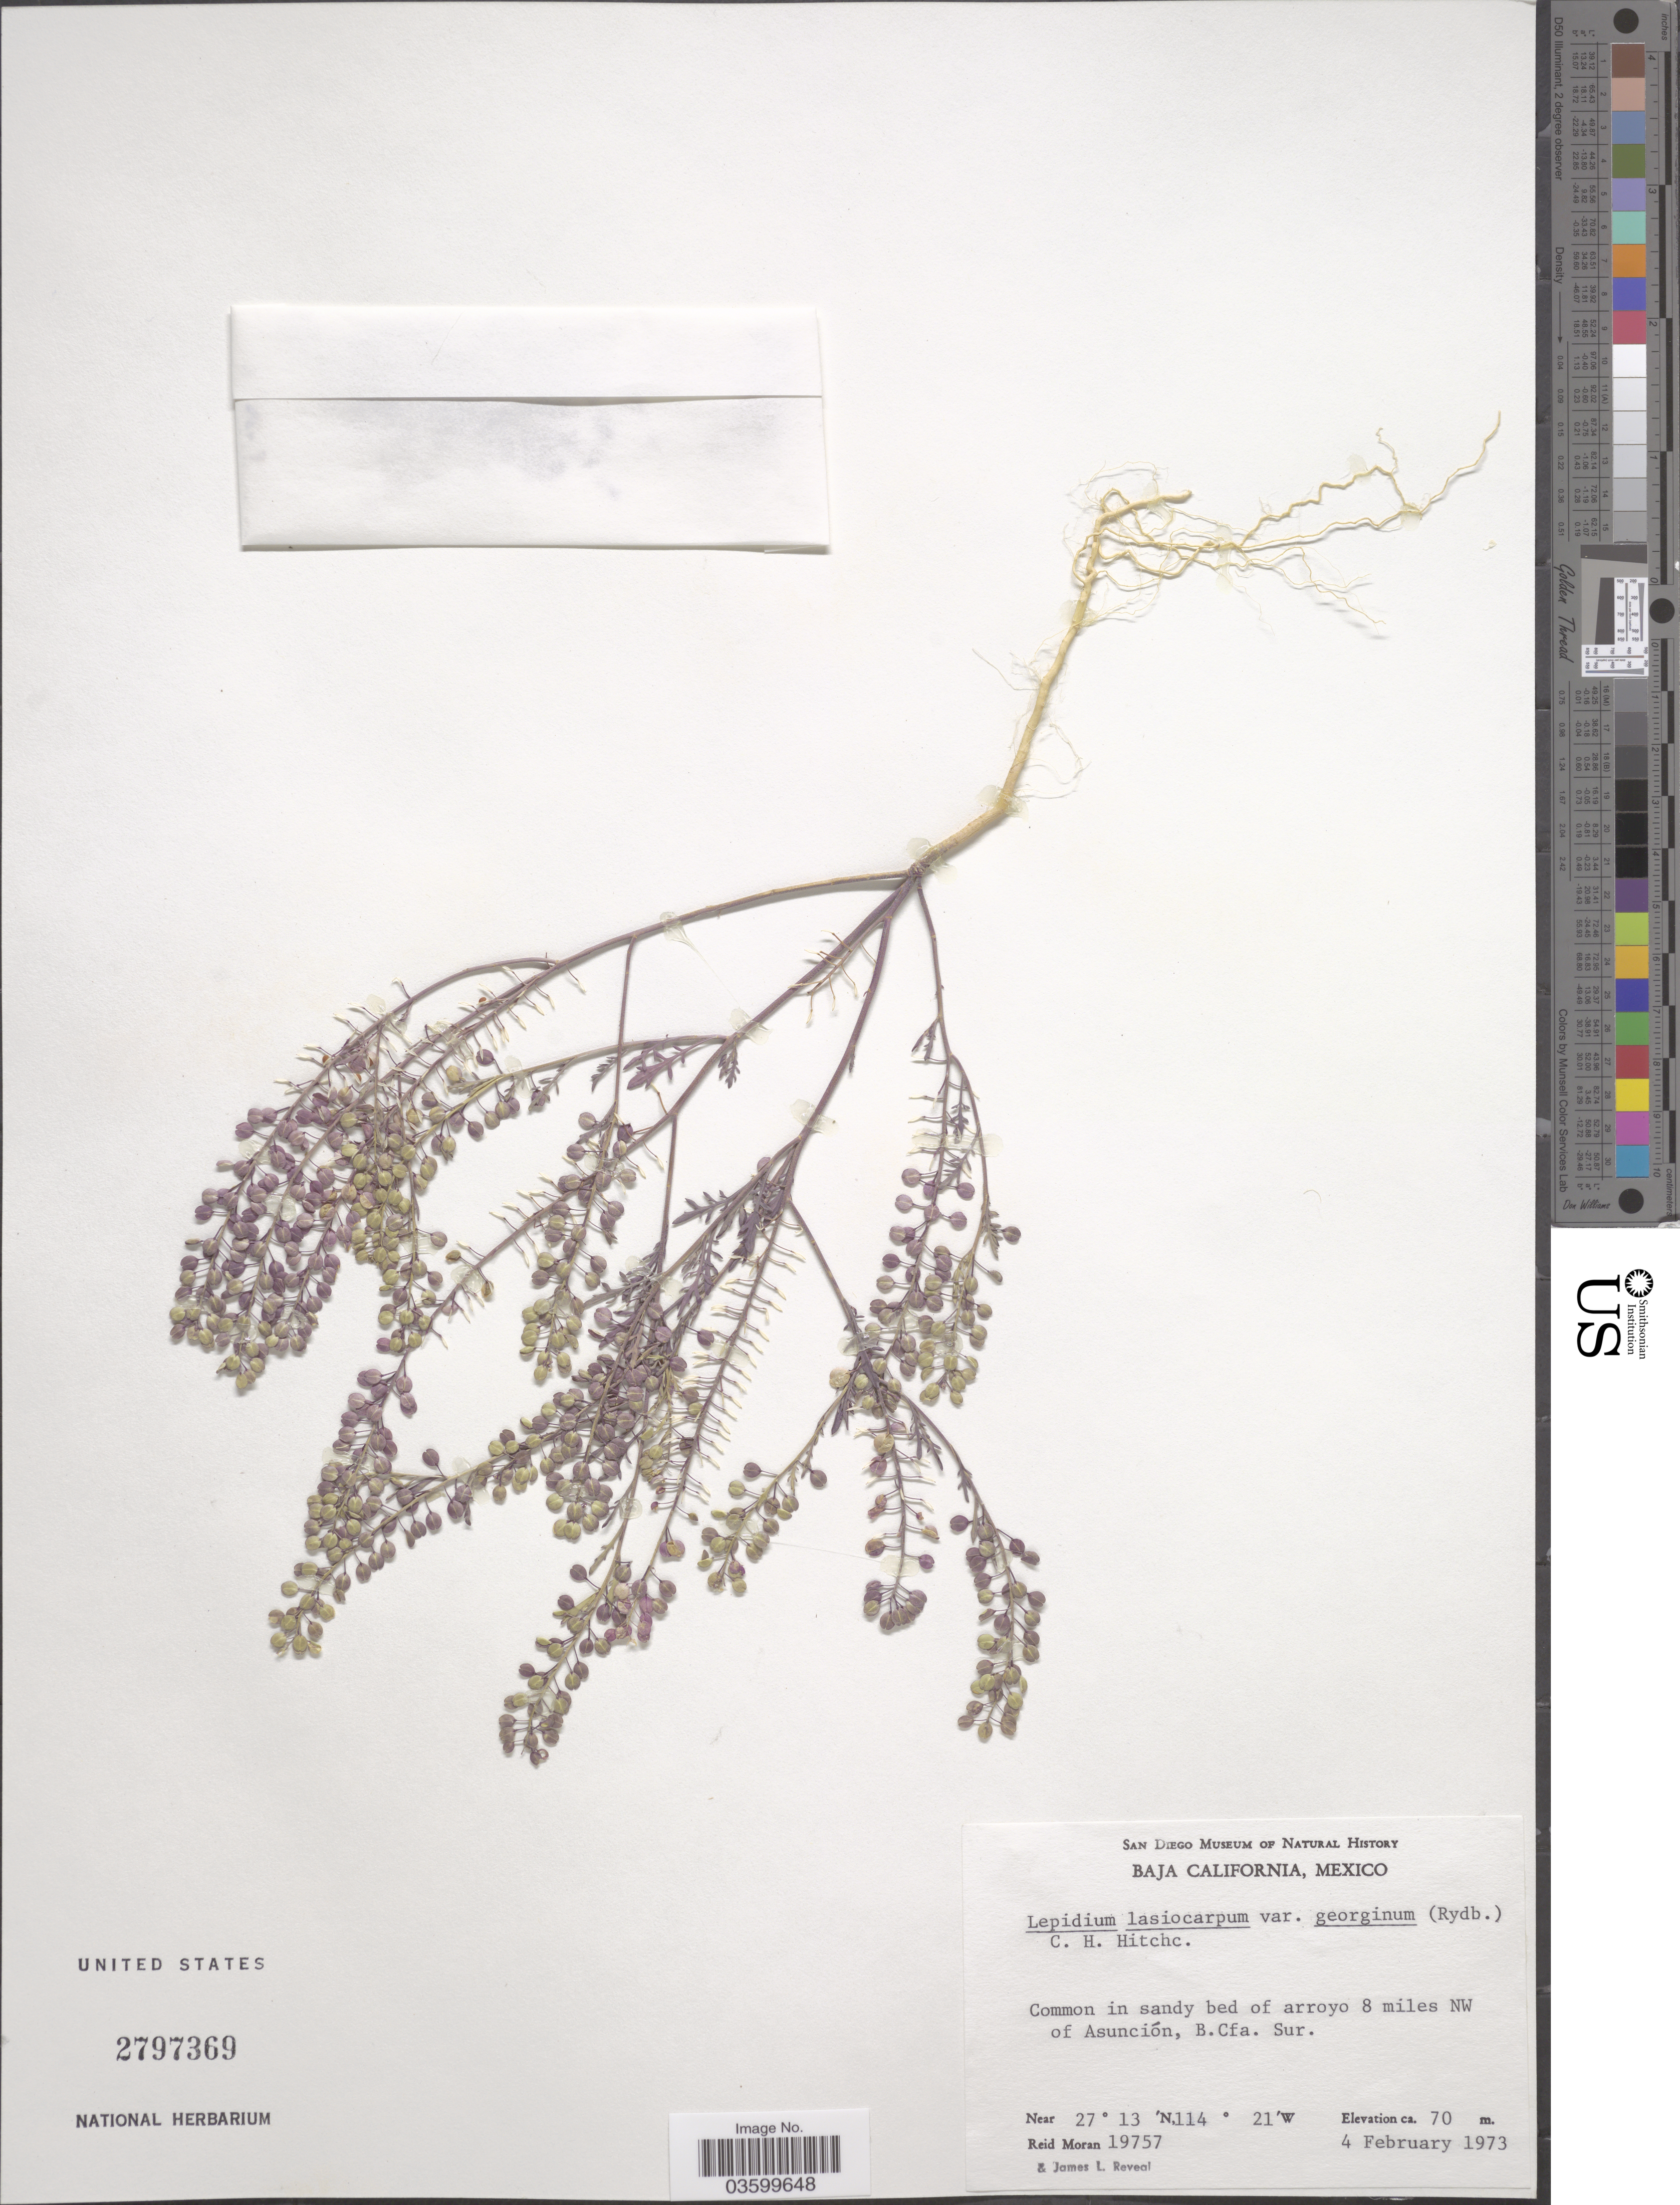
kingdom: Plantae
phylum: Tracheophyta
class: Magnoliopsida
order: Brassicales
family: Brassicaceae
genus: Lepidium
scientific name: Lepidium lasiocarpum var. georginum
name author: (Rydb.) C.L. Hitchc.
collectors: R. Moran & J. L. Reveal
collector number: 19757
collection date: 1973-02-04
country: Mexico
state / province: Baja California Sur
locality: In sandy bed of arroyo 8 miles NW of Asunción.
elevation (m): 70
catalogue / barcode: US 2797369